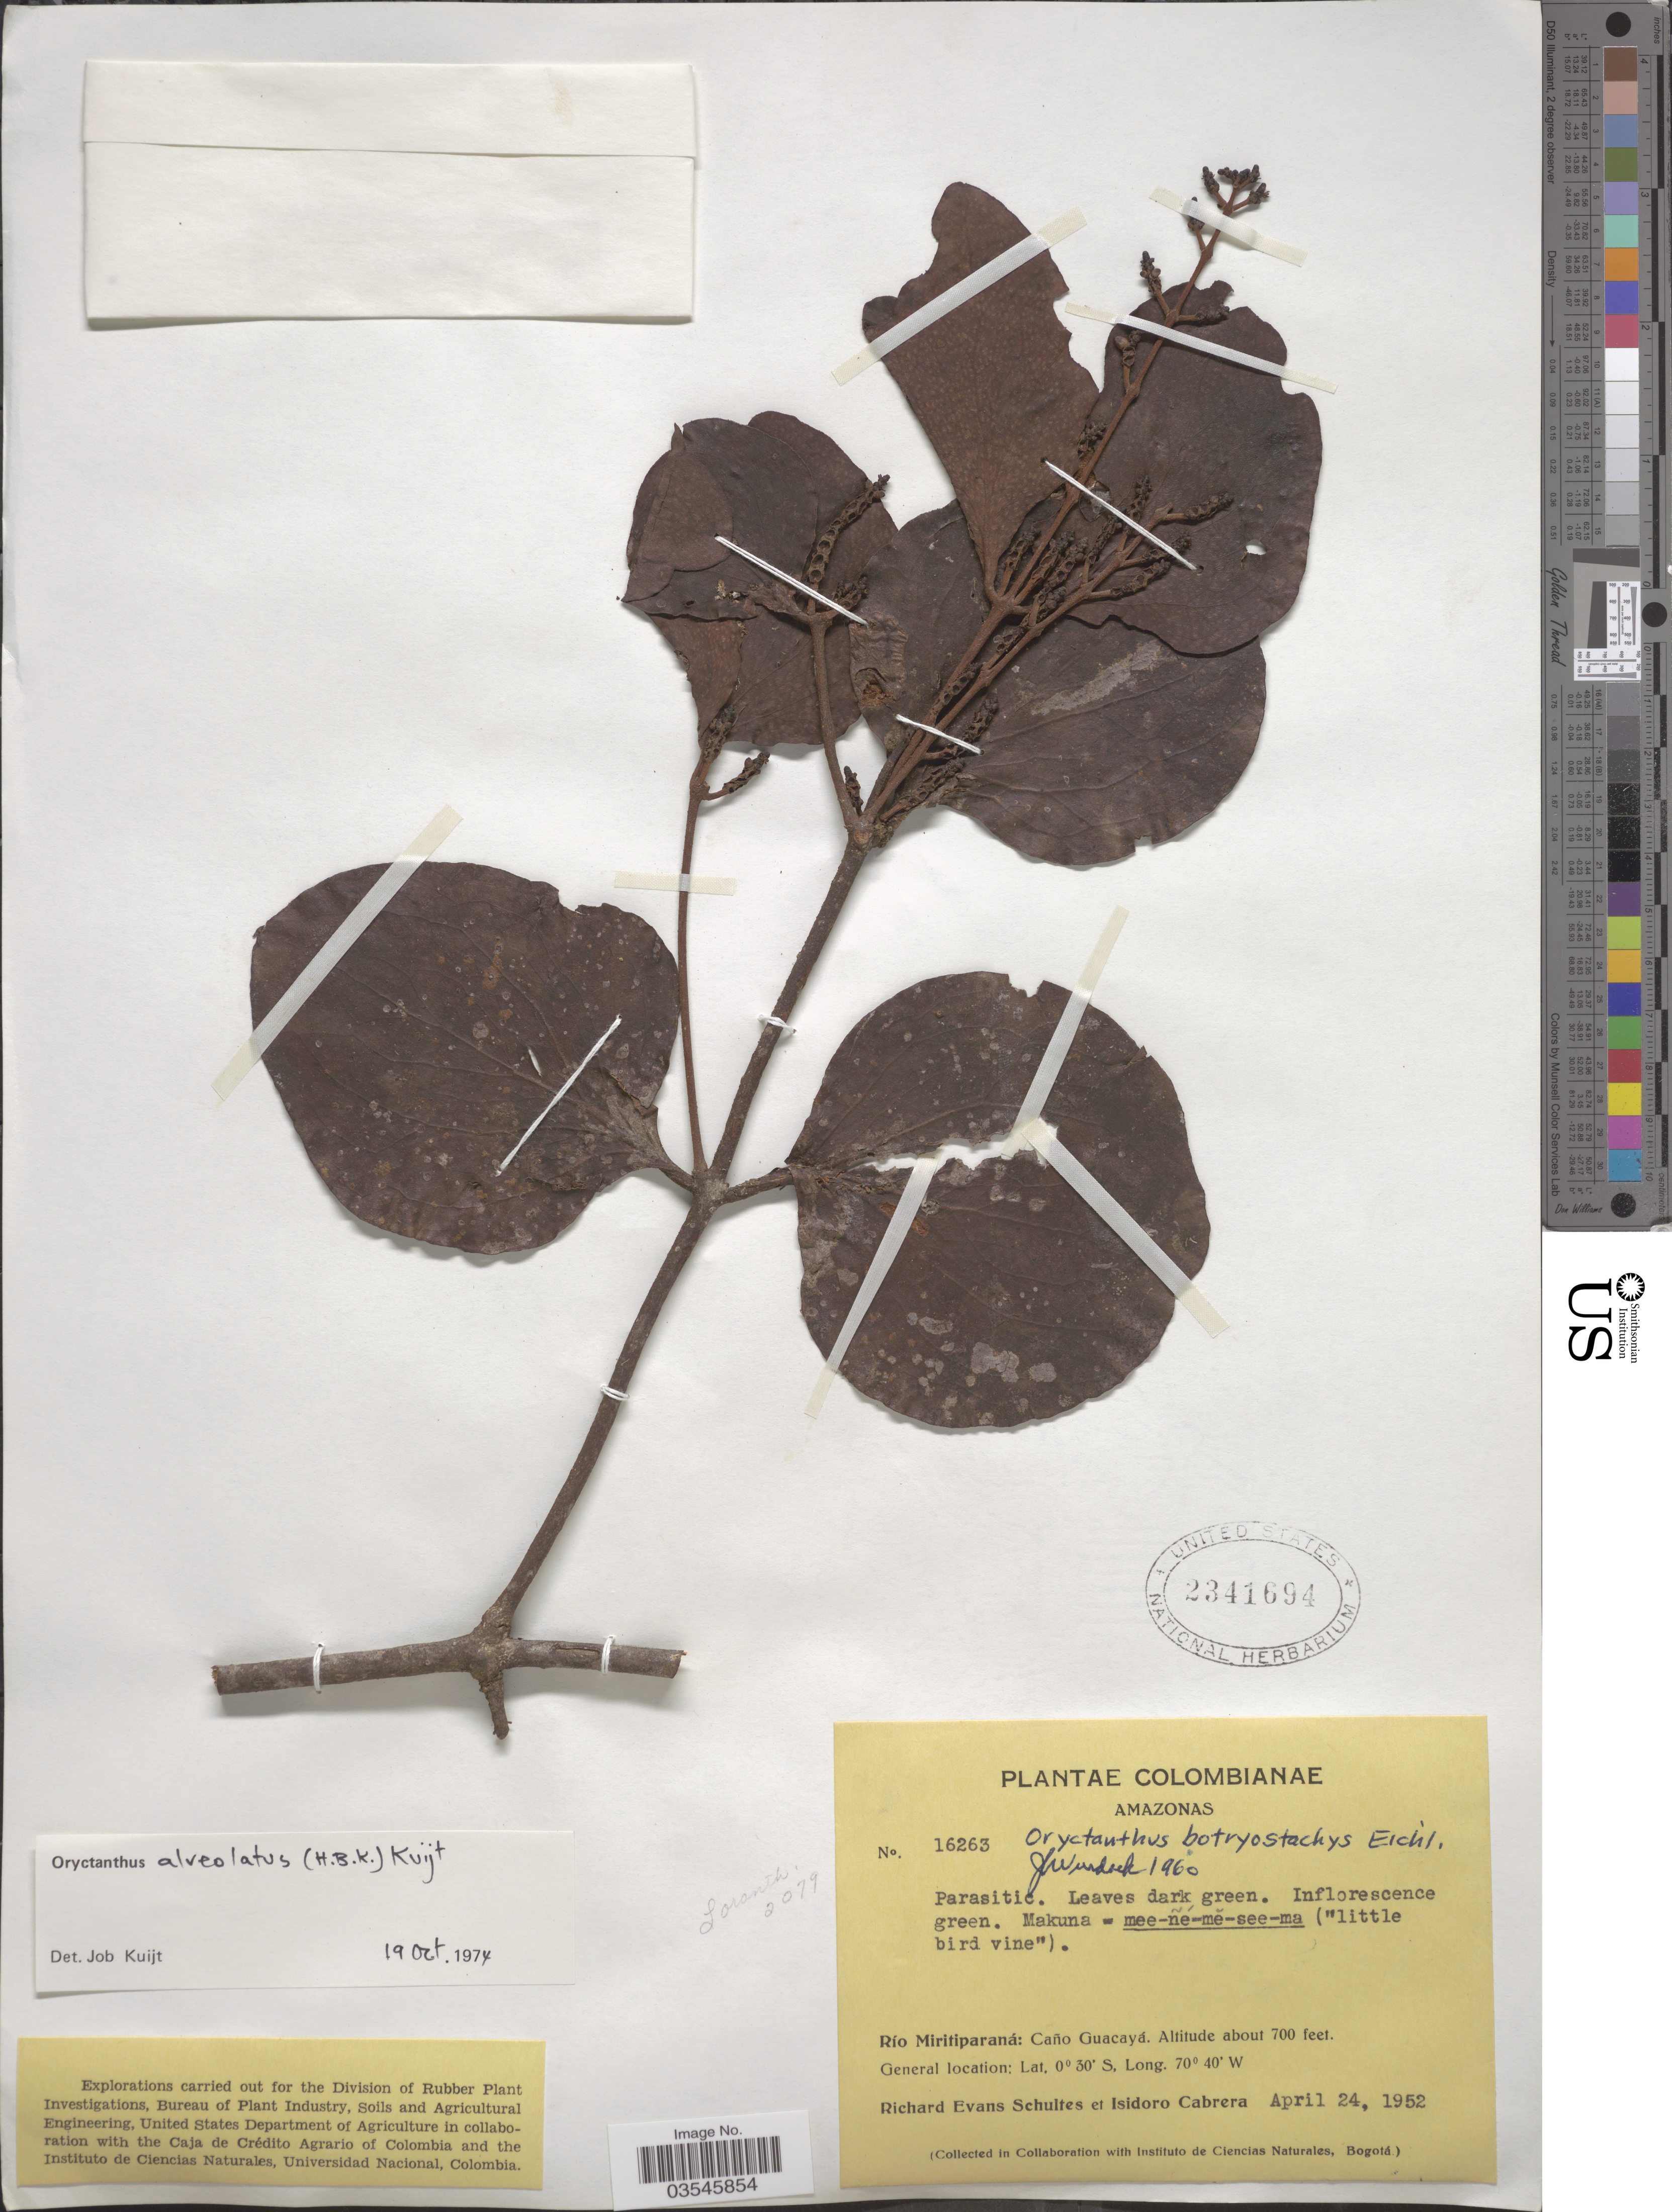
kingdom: Plantae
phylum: Tracheophyta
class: Magnoliopsida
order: Santalales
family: Loranthaceae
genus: Oryctanthus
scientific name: Oryctanthus alveolatus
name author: (Kunth) Kuijt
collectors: R. E. Schultes & I. Cabrera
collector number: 16263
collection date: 1952-04-24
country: Colombia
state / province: Amazônas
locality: Río Miritiparaná: Caño Guacayá.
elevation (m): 213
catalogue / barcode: US 2341694